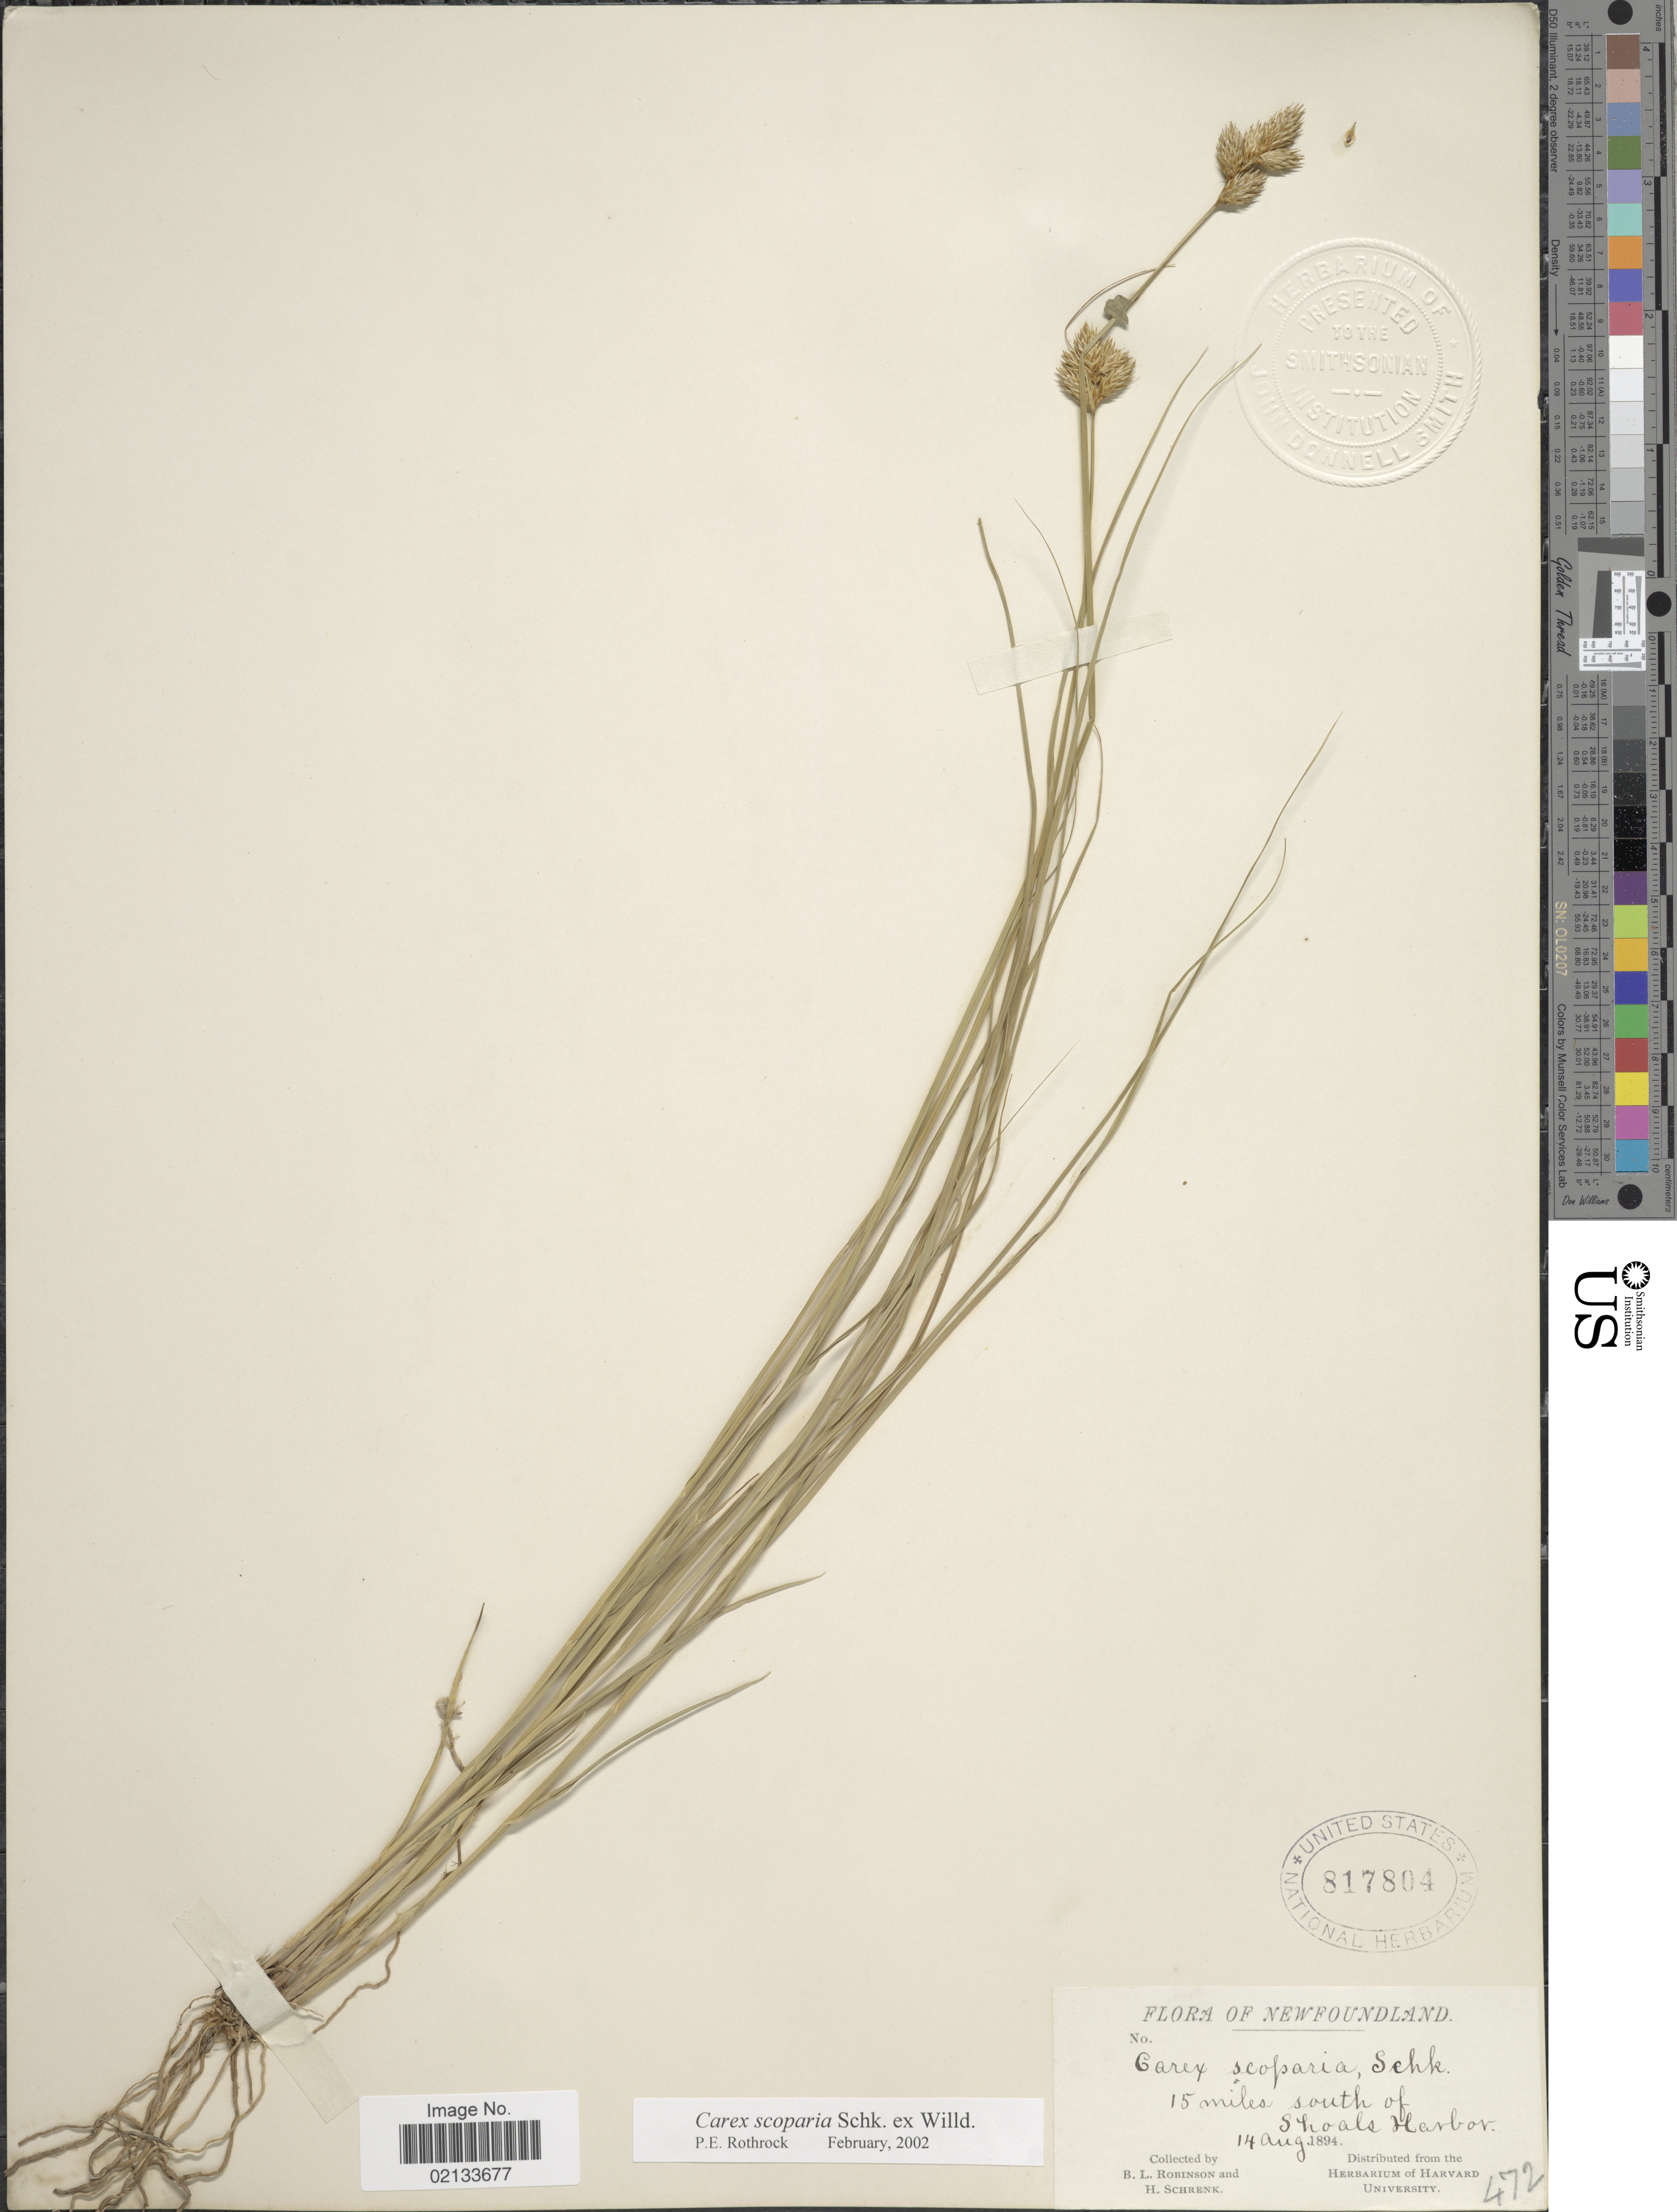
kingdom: Plantae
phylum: Tracheophyta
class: Liliopsida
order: Poales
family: Cyperaceae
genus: Carex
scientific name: Carex scoparia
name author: Schkuhr ex Willd.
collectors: B. L. Robinson & H. Schrenk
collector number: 472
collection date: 1894-08-14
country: Canada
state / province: Newfoundland and Labrador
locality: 15 miles south of Shoals Harbor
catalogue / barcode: US 817804